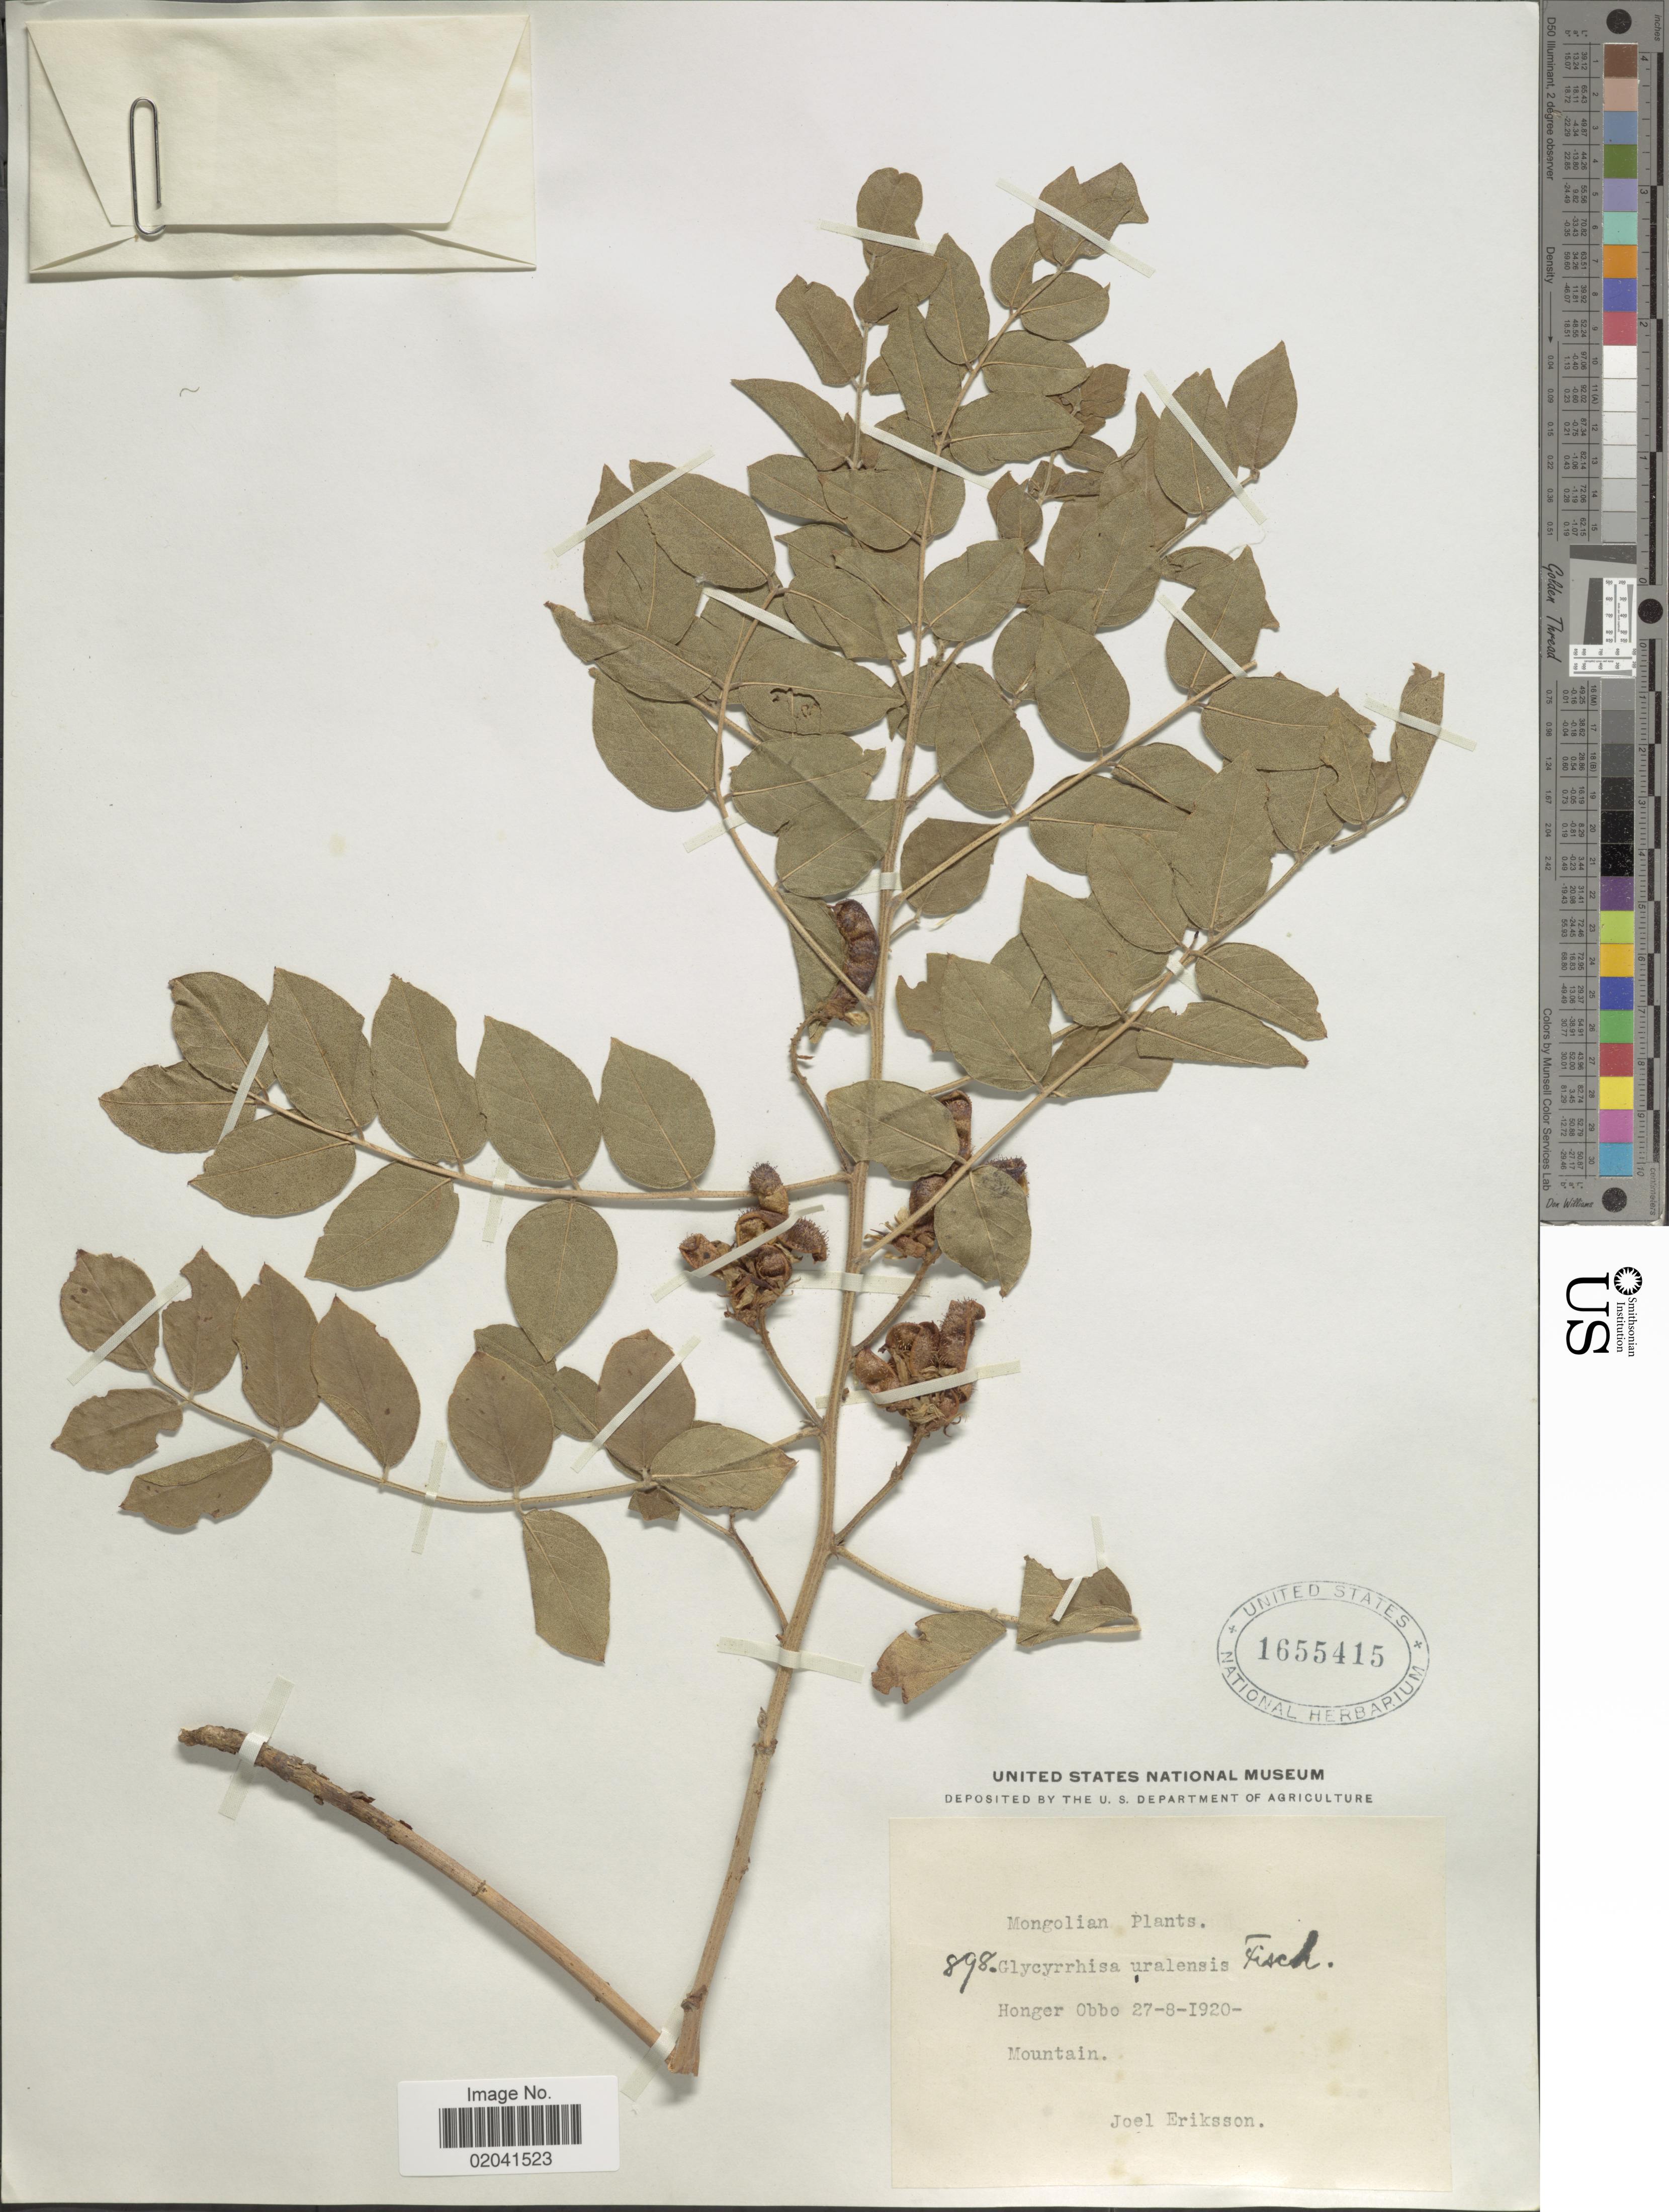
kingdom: Plantae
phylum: Tracheophyta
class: Magnoliopsida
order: Fabales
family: Fabaceae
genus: Glycyrrhiza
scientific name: Glycyrrhiza uralensis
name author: Fisch.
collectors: J. Eriksson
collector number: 898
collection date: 1920-08-27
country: Mongolia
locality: Hongor Obbo. Mountain.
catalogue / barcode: US 1655415